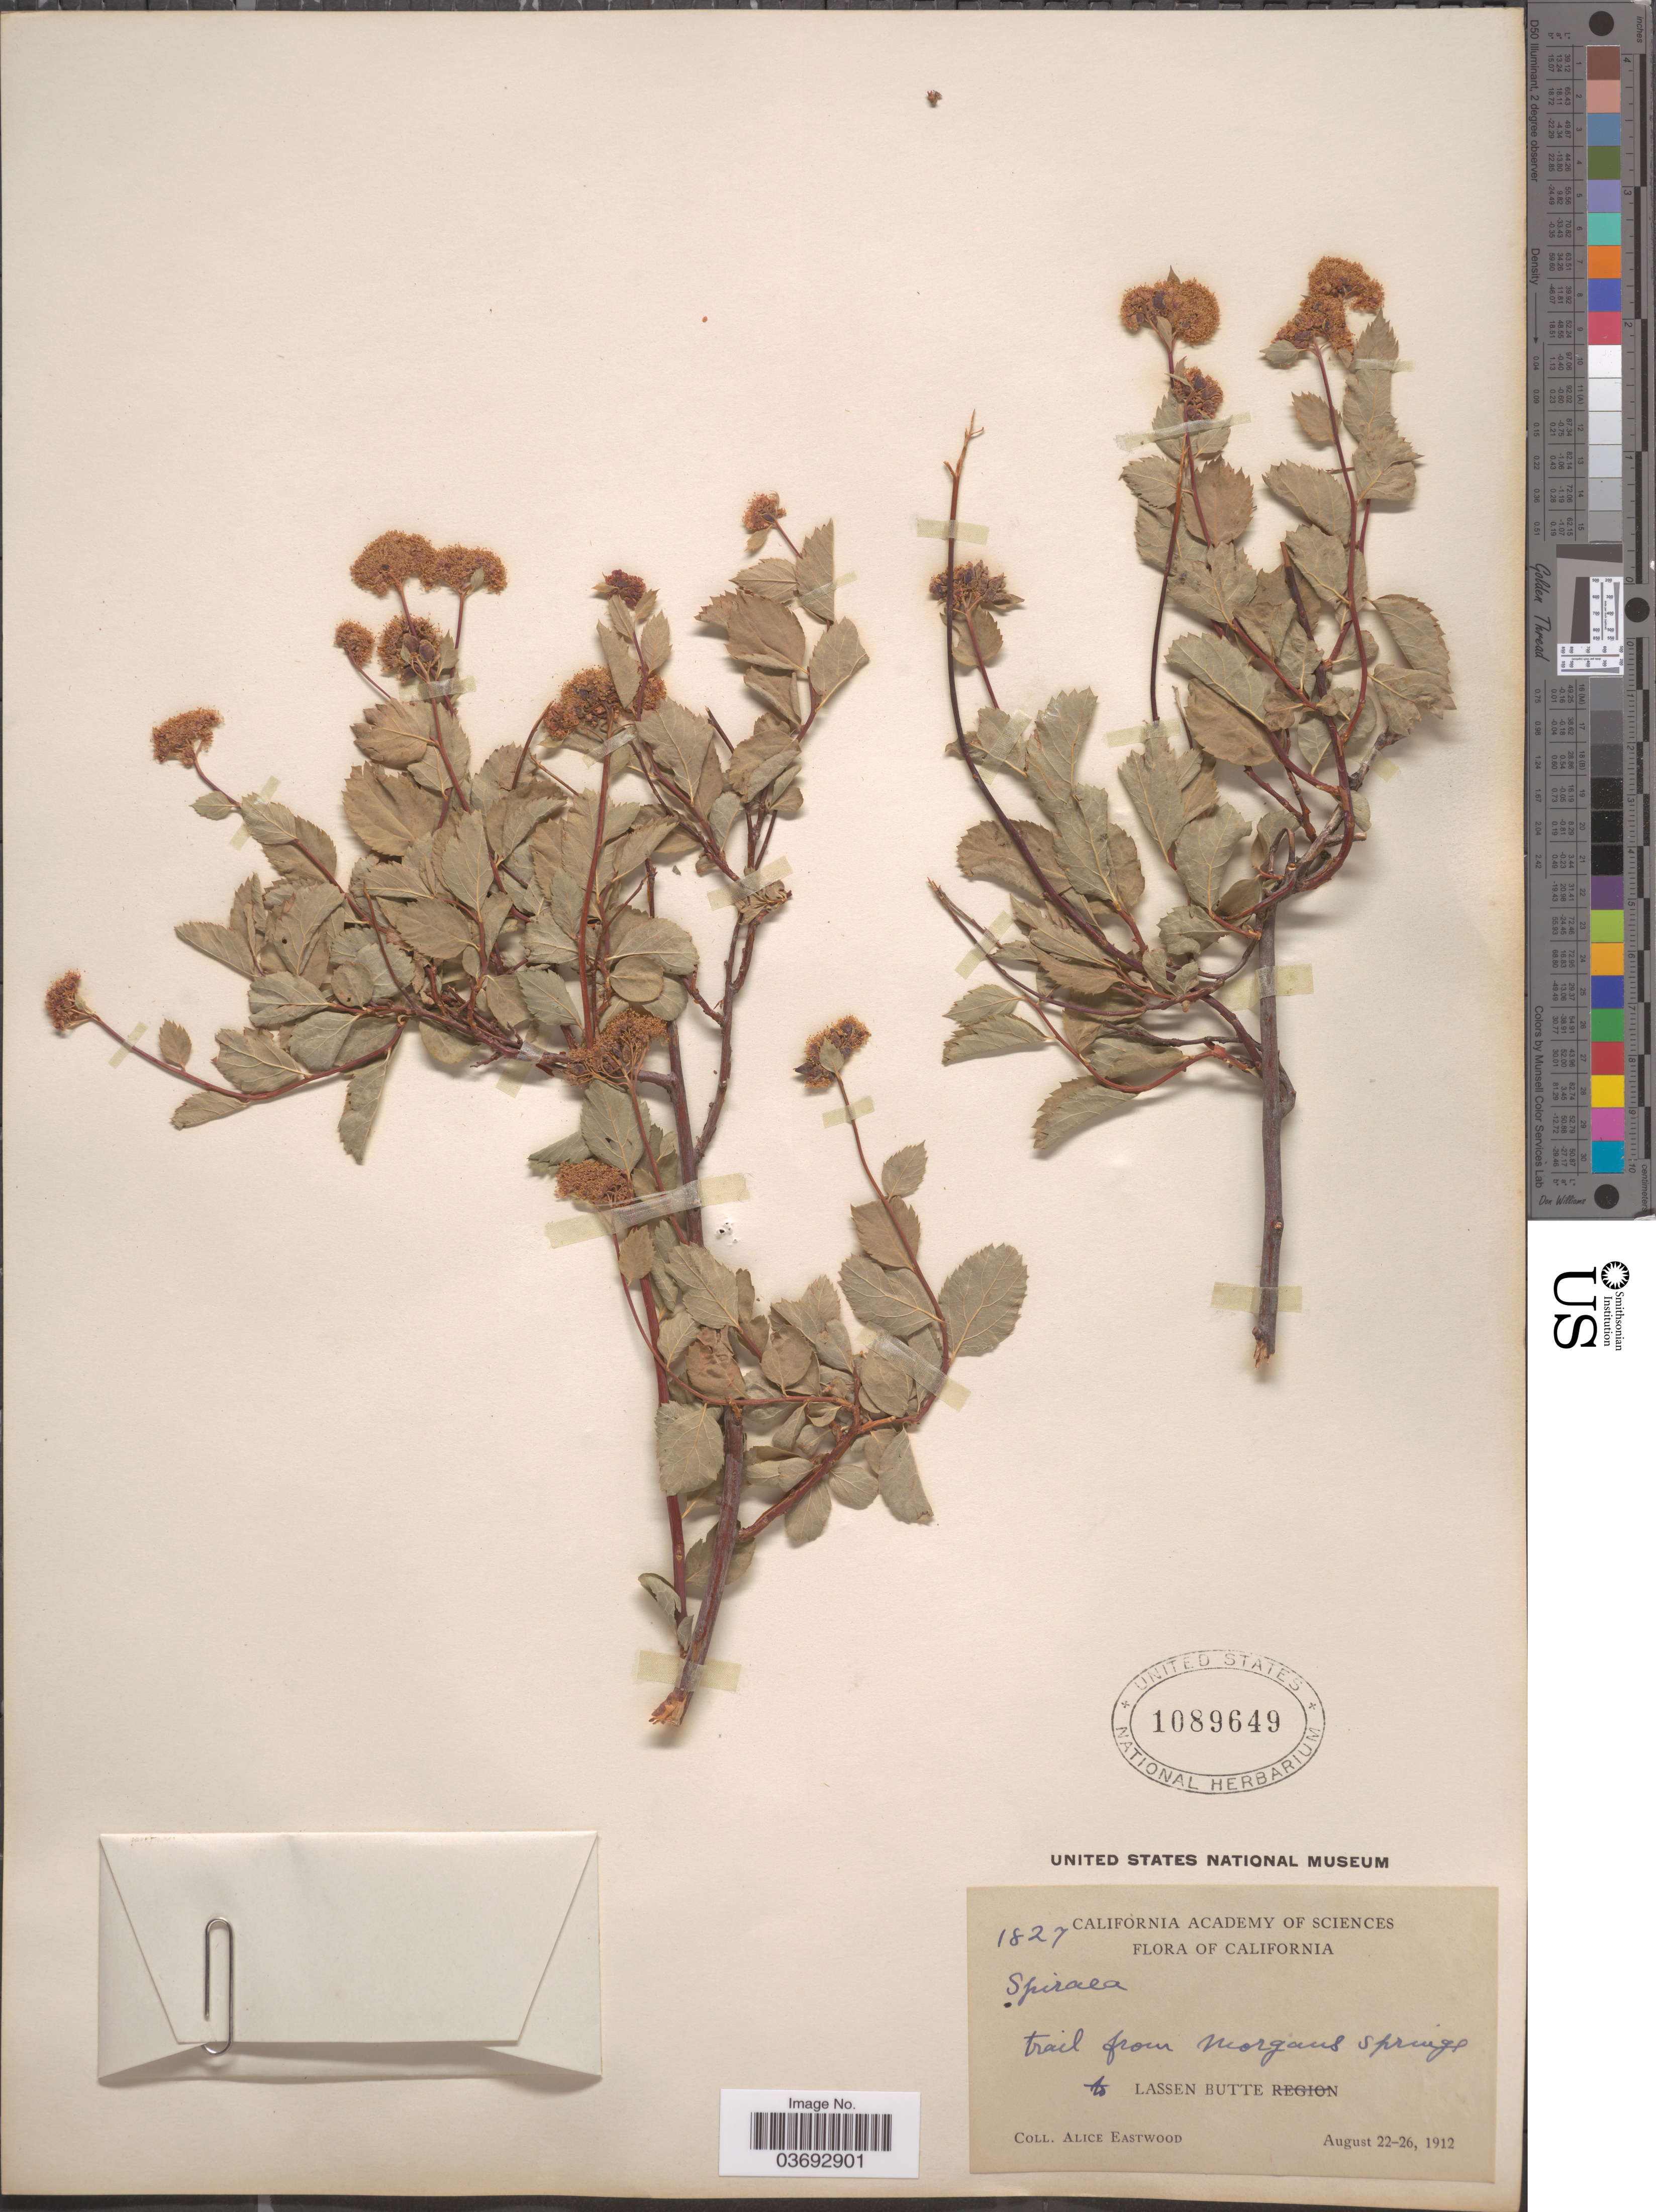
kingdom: Plantae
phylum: Tracheophyta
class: Magnoliopsida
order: Rosales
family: Rosaceae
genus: Spiraea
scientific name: Spiraea splendens var. splendens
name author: Baumann ex K. Koch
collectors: A. Eastwood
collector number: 1827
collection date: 1912-08-22/1912-08-26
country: United States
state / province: California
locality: Trail from Morgans Springs. Lassen Butte.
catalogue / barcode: US 1089649